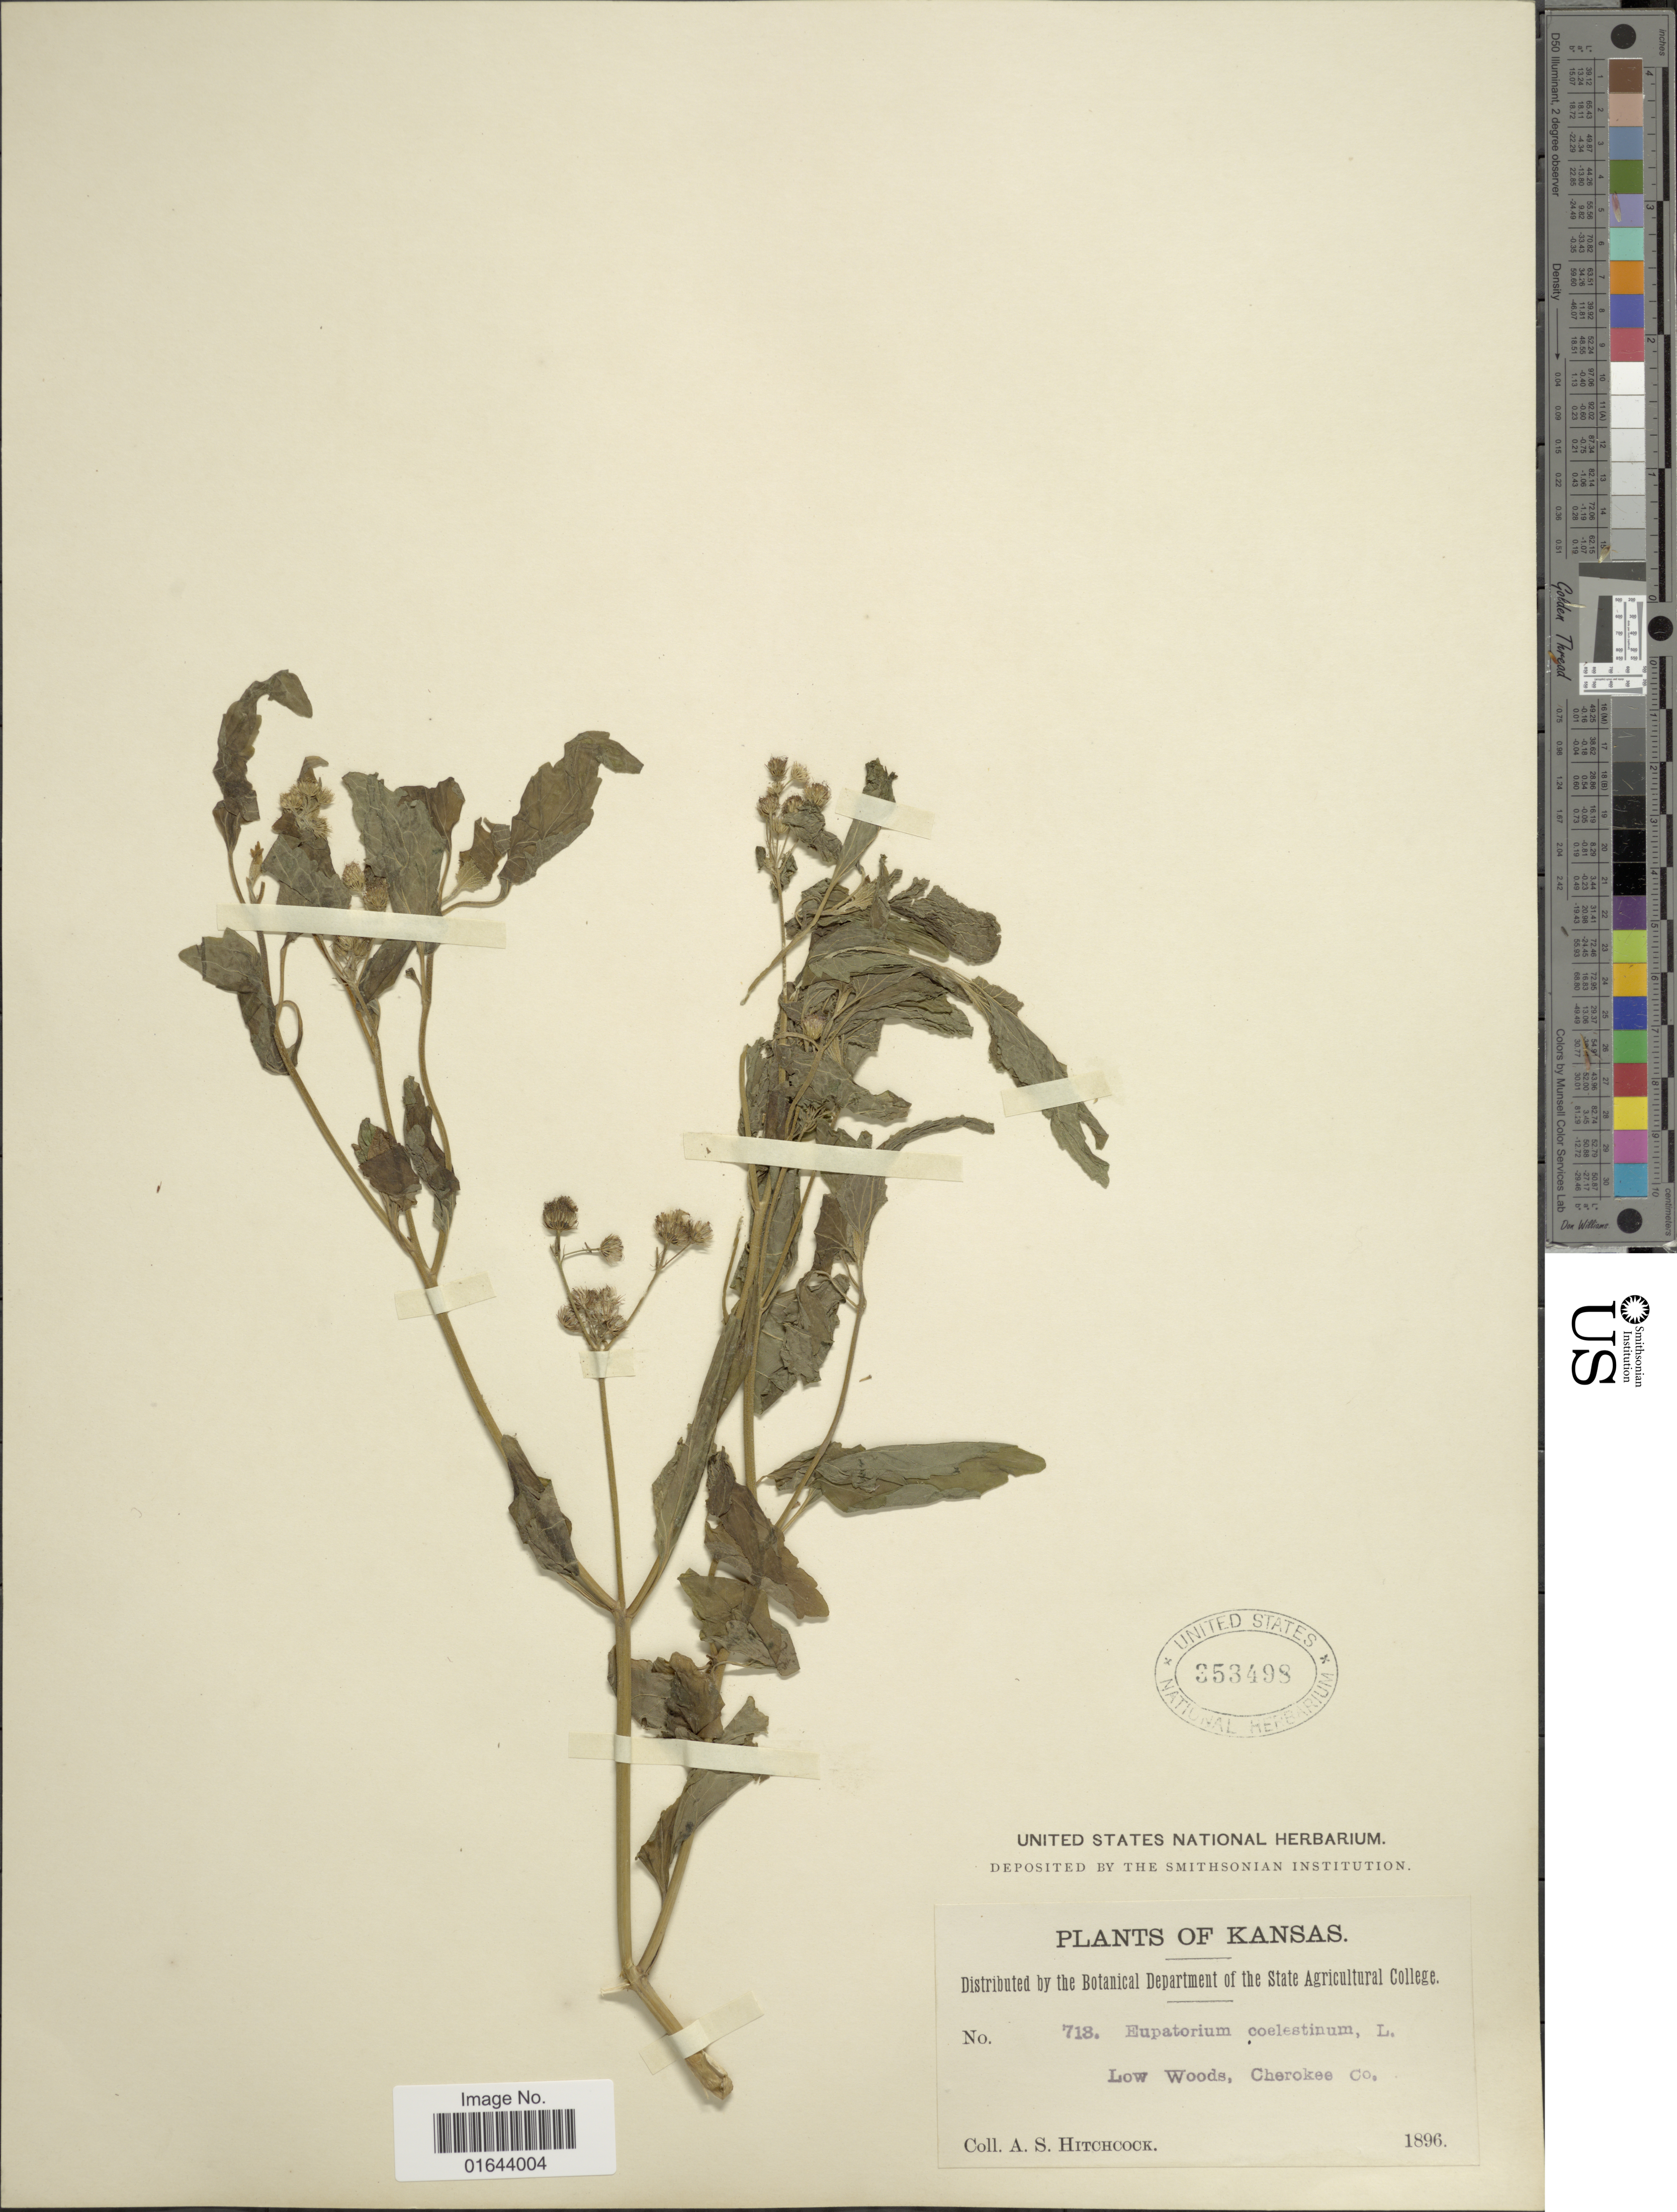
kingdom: Plantae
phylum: Tracheophyta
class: Magnoliopsida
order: Asterales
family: Asteraceae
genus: Conoclinium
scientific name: Conoclinium coelestinum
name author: (L.) DC.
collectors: A. S. Hitchcock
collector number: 718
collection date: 1896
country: United States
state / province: Kansas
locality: Low Woods, Cherokee Co.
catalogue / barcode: US 353498